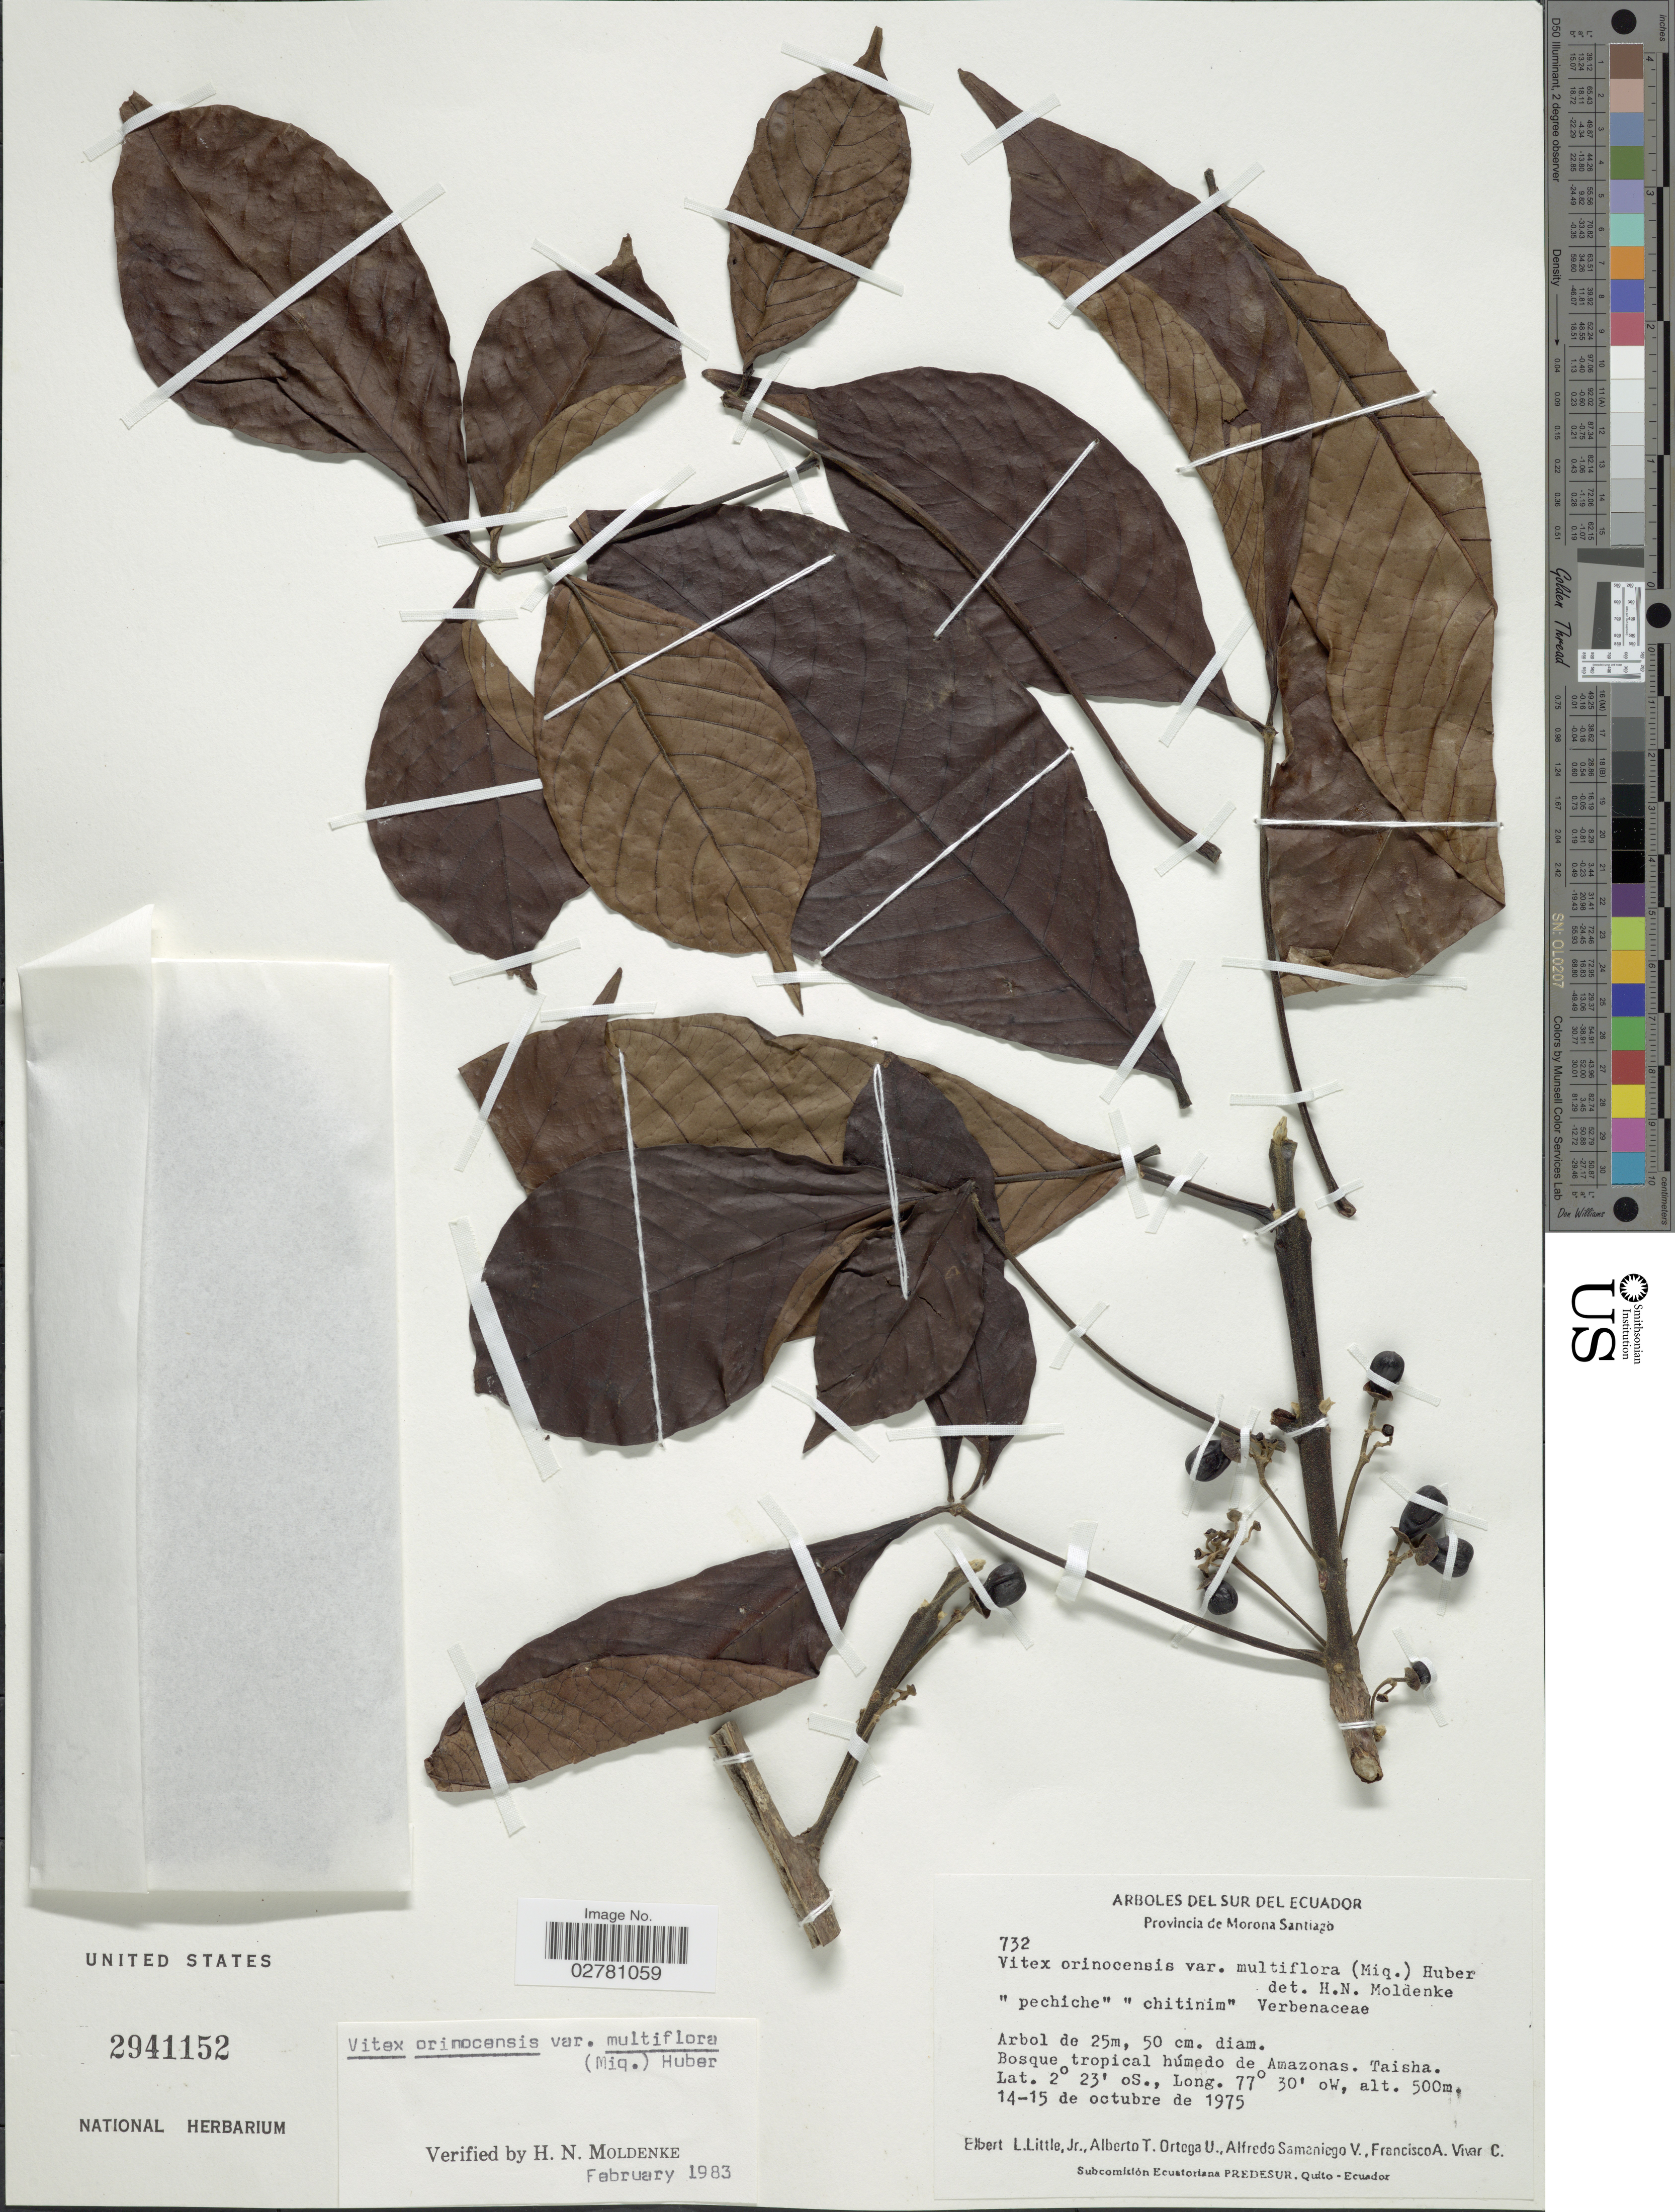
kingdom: Plantae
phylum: Tracheophyta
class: Magnoliopsida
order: Lamiales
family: Lamiaceae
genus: Vitex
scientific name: Vitex orinocensis var. multiflora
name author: (Miq.) Huber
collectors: E. L. Little, A. T. Ortega U., A. V. Samaniego & F. A. Vivar C.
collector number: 732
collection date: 1975-10-14/1975-10-15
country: Ecuador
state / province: Morona-Santiago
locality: Bosque tropical húmedo de Amazonas. Taisha.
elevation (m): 500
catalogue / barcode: US 2941152